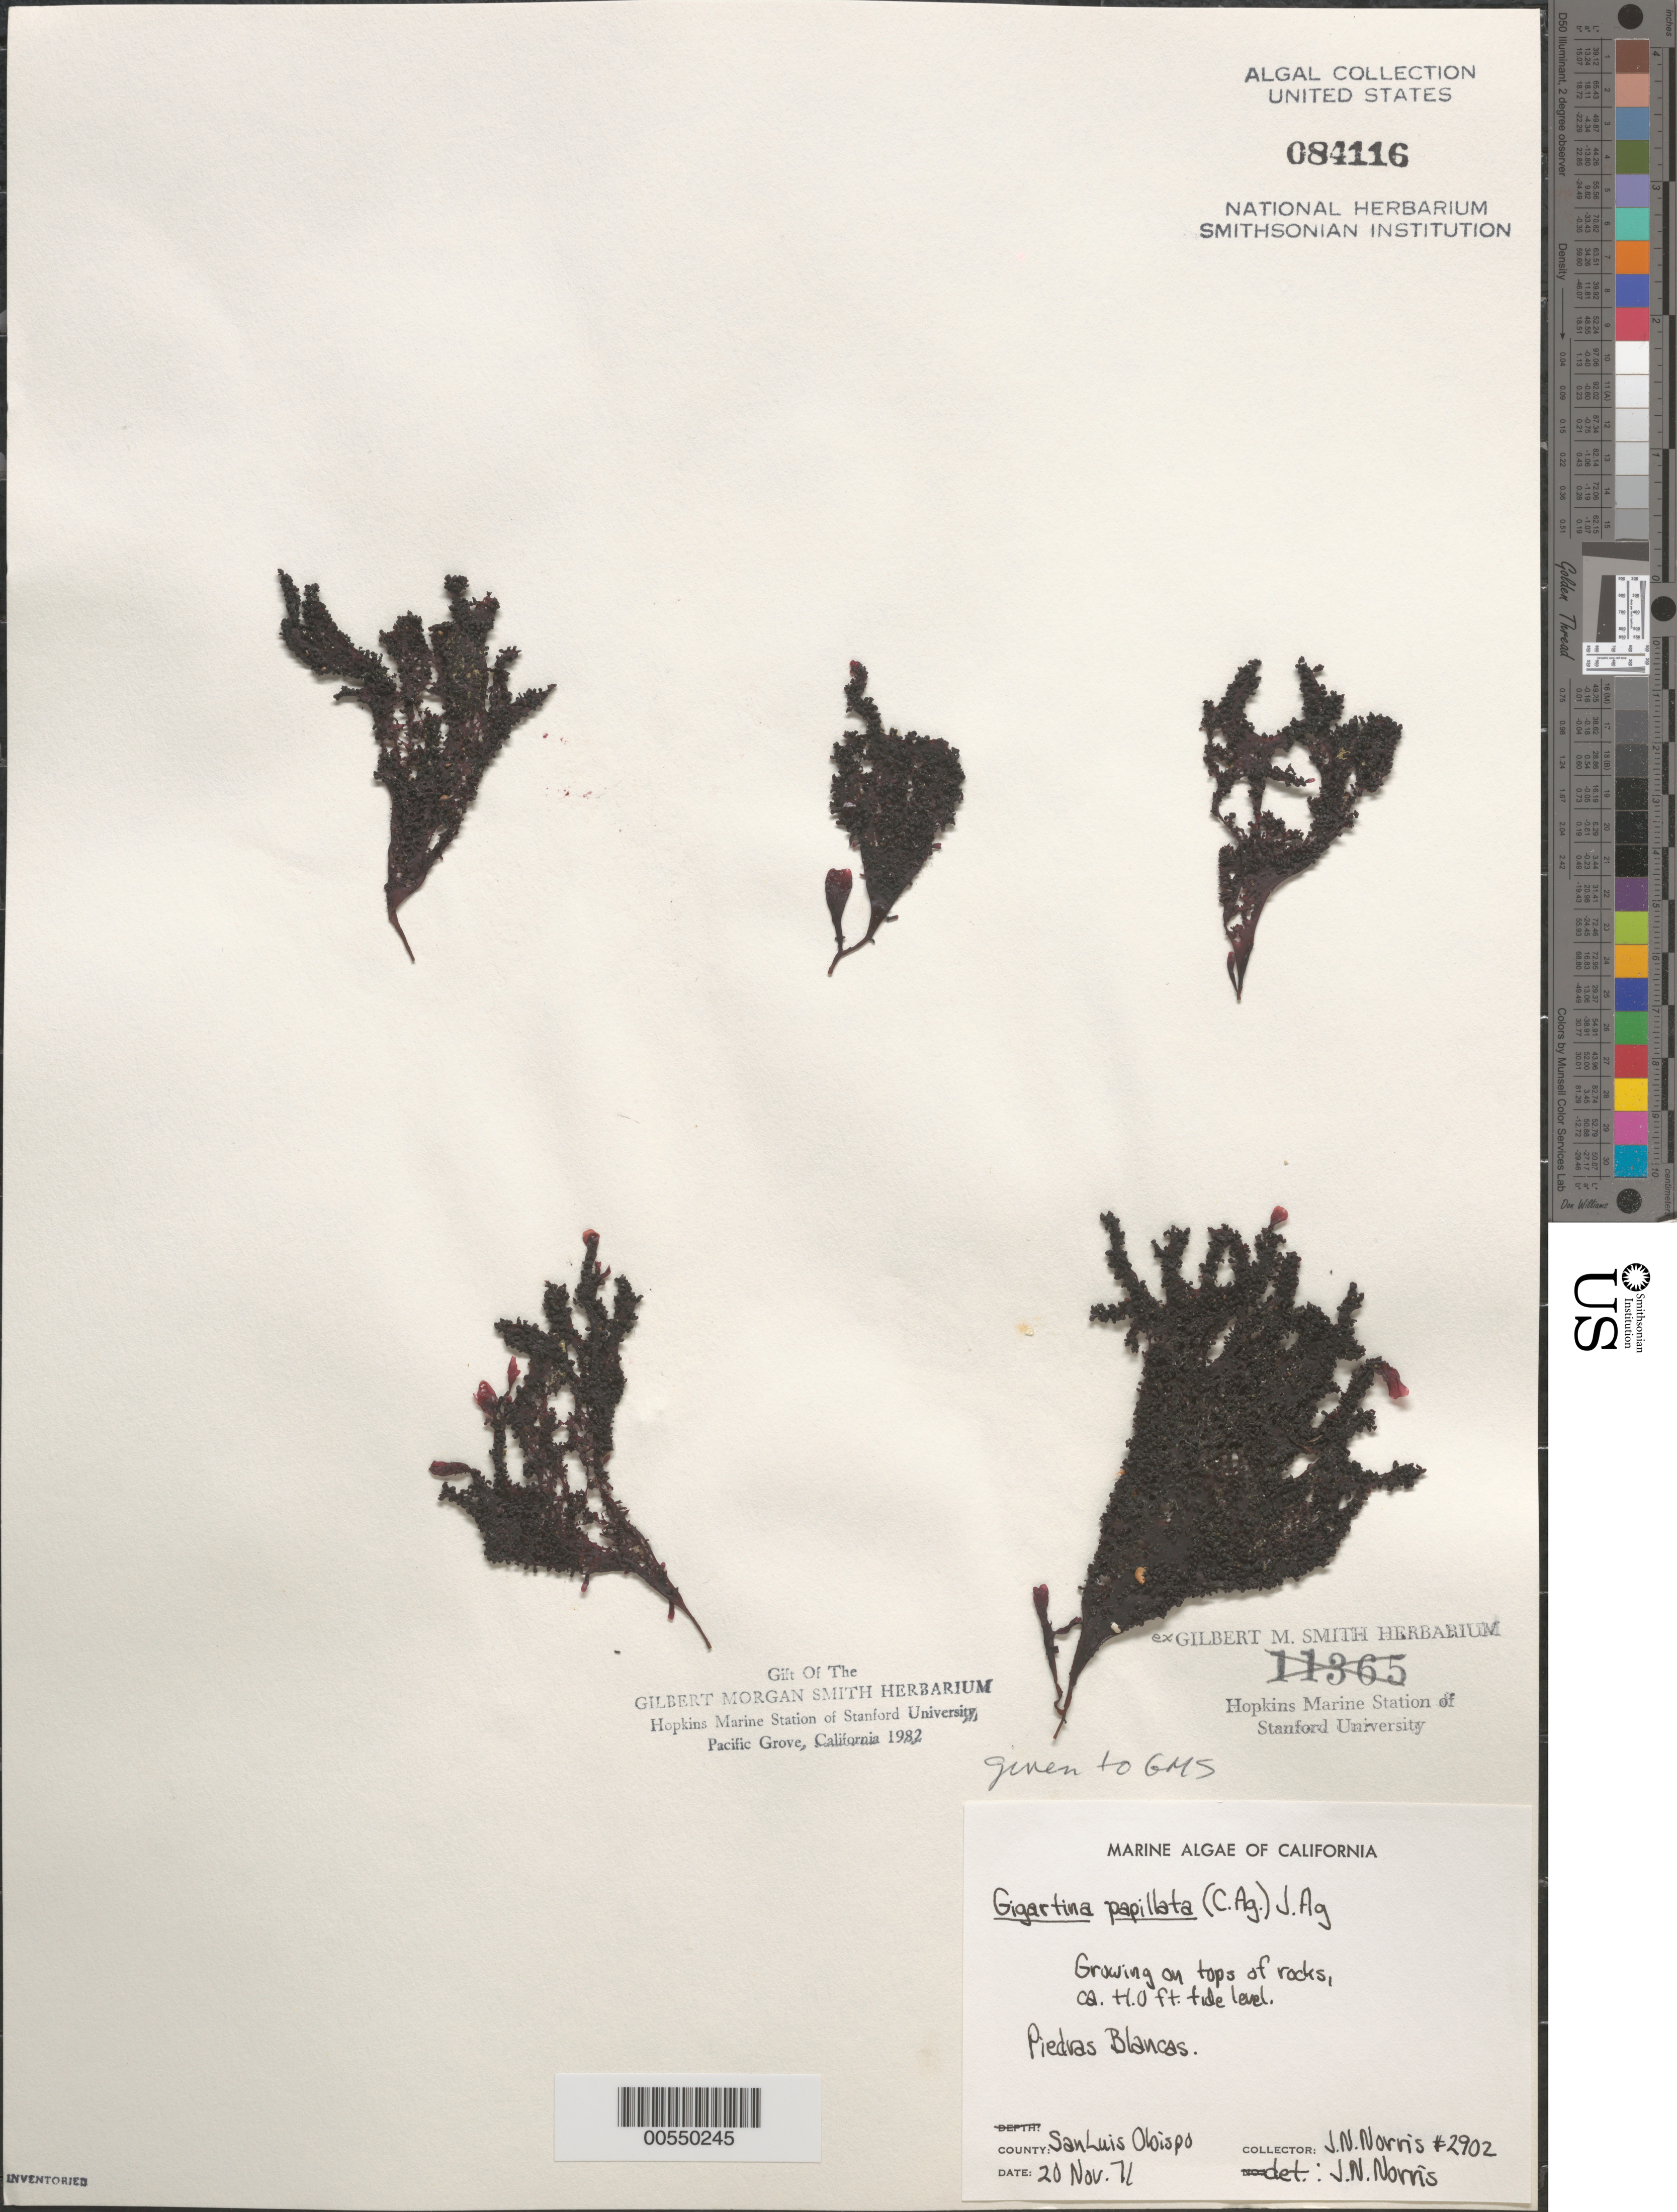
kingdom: Plantae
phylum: Rhodophyta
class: Florideophyceae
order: Gigartinales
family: Phyllophoraceae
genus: Mastocarpus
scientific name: Mastocarpus papillatus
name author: (C. Agardh) Kütz.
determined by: Algae name updating Project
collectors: J. N. Norris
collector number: JN-2902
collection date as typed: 20 Nov 1971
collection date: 1971-11-20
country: United States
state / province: California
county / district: San Luis Obispo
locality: Piedras Blancas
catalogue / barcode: US 84116